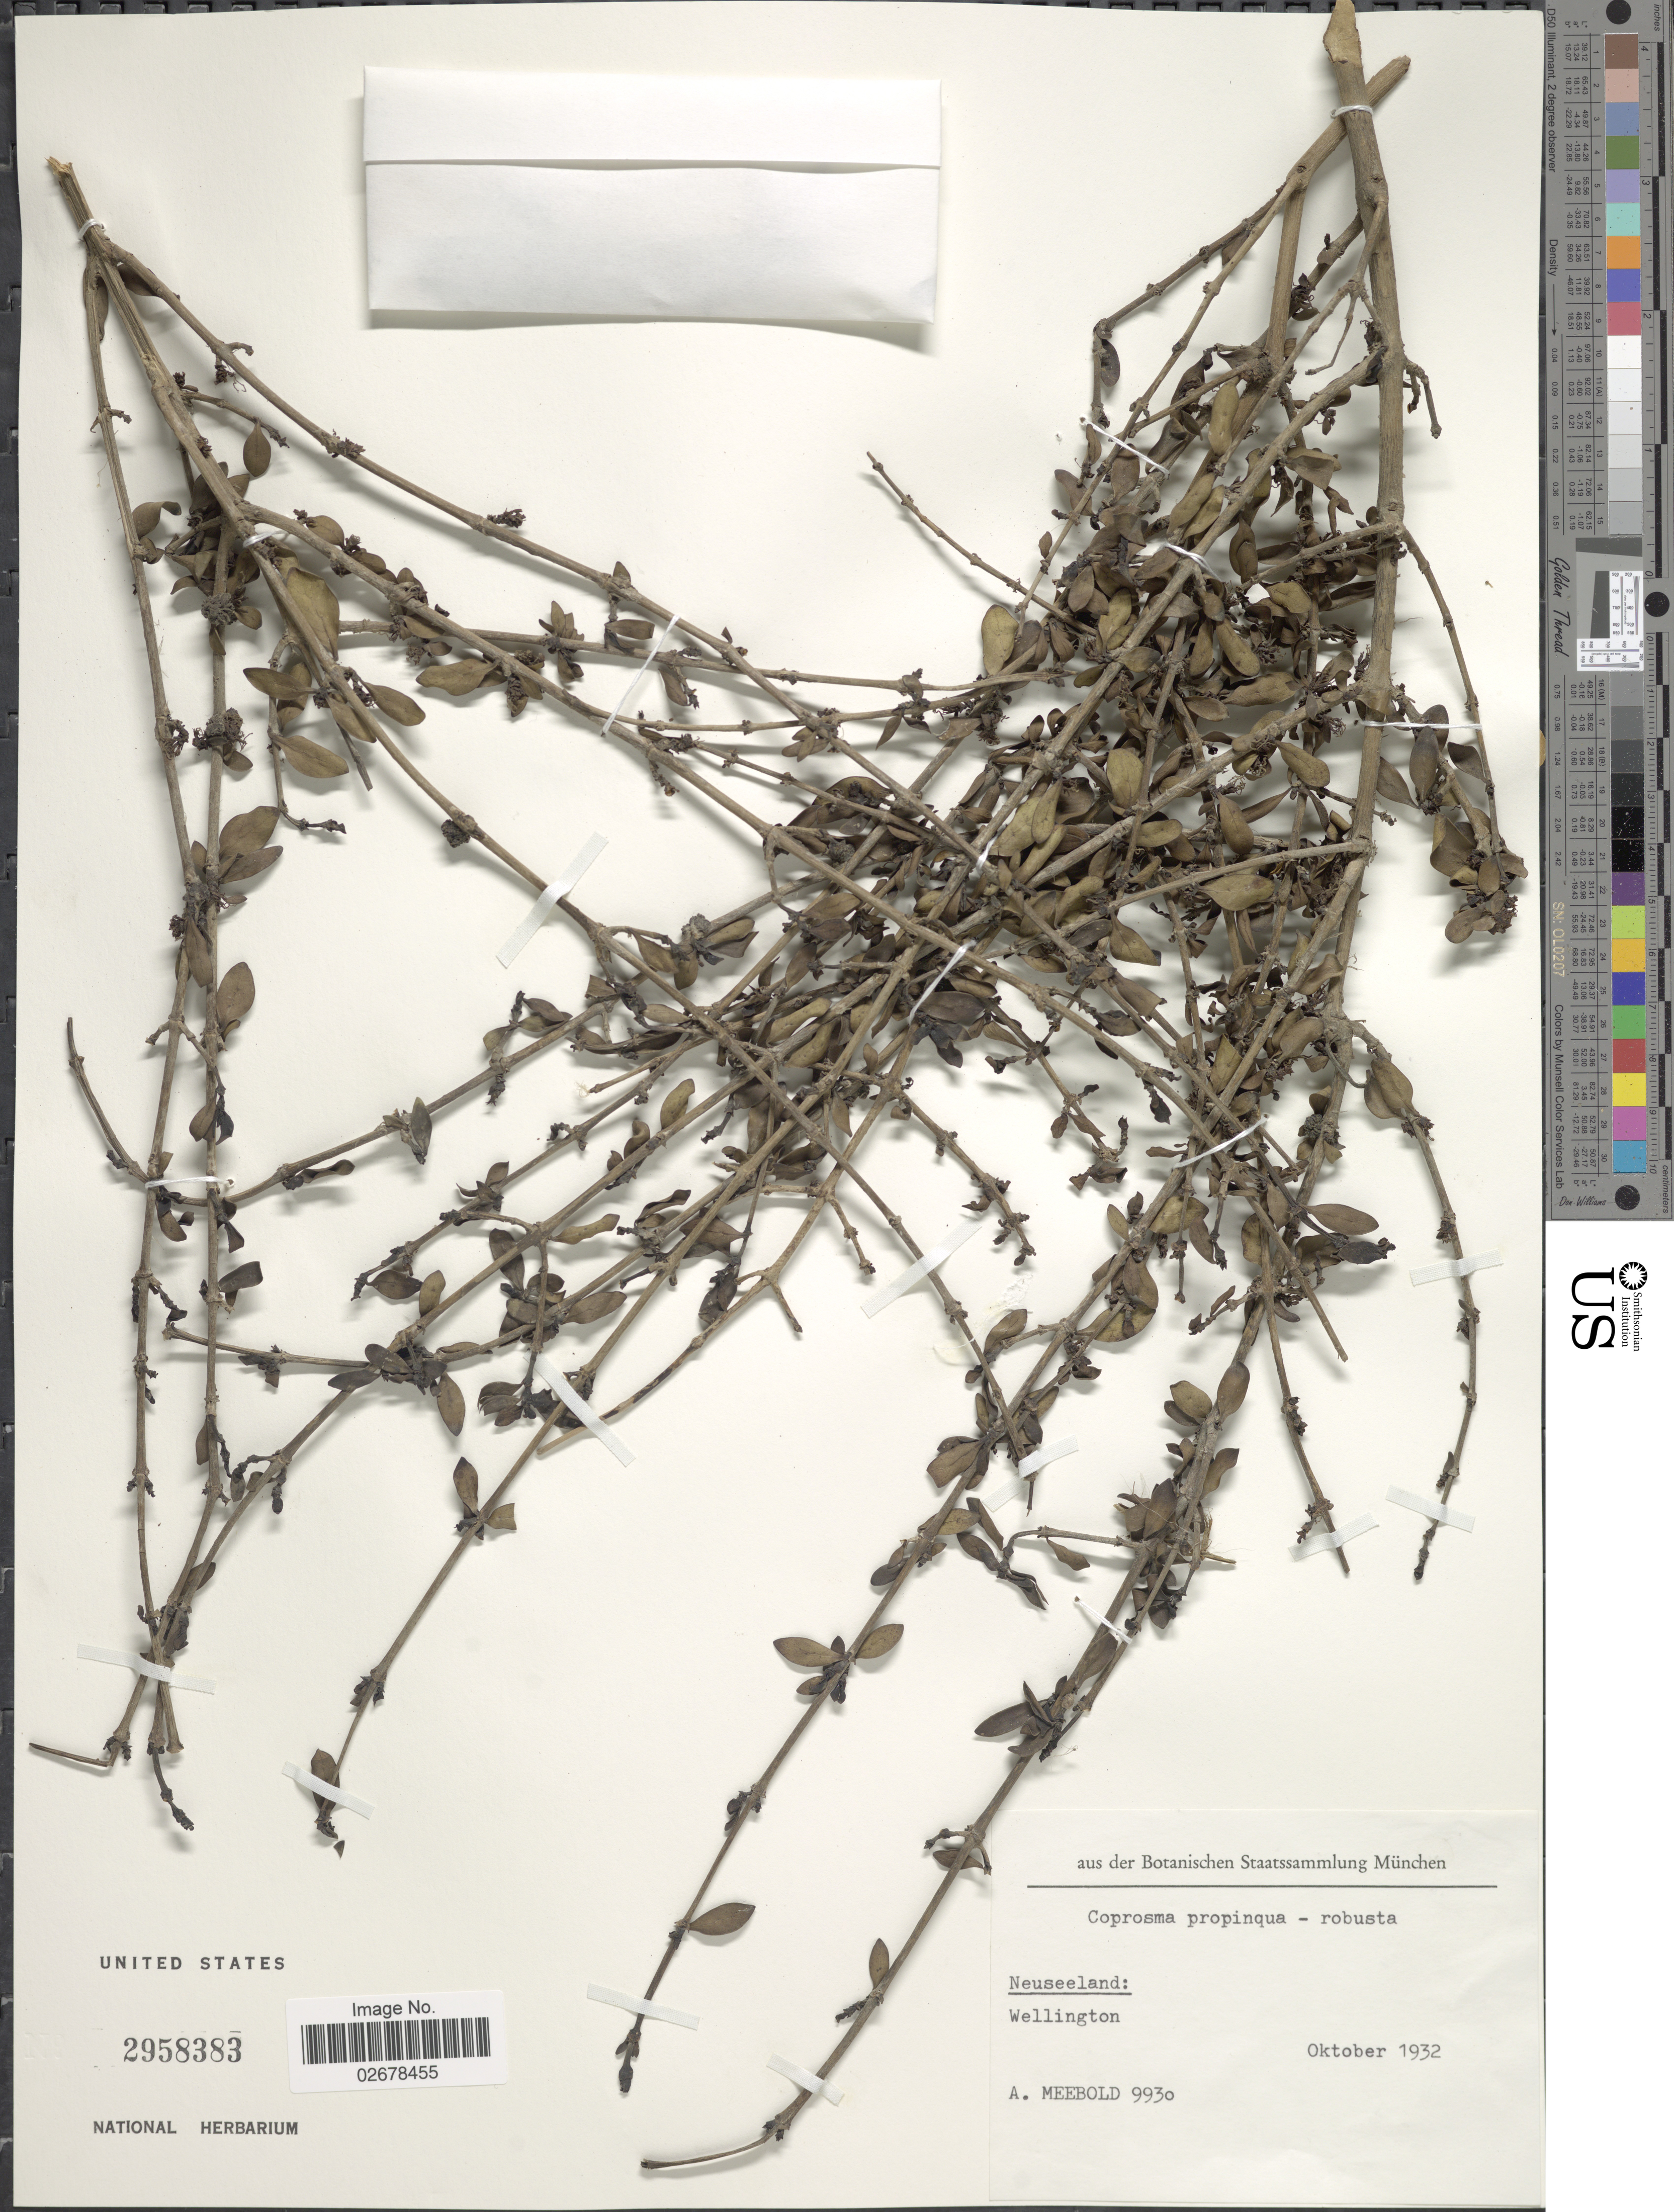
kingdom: Plantae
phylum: Tracheophyta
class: Magnoliopsida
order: Gentianales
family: Rubiaceae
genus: Coprosma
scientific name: Coprosma propinqua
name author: A. Cunn.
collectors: A. Meebold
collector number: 9930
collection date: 1932-10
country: New Zealand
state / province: Wellington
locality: Neusseeland.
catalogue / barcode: US 2958383